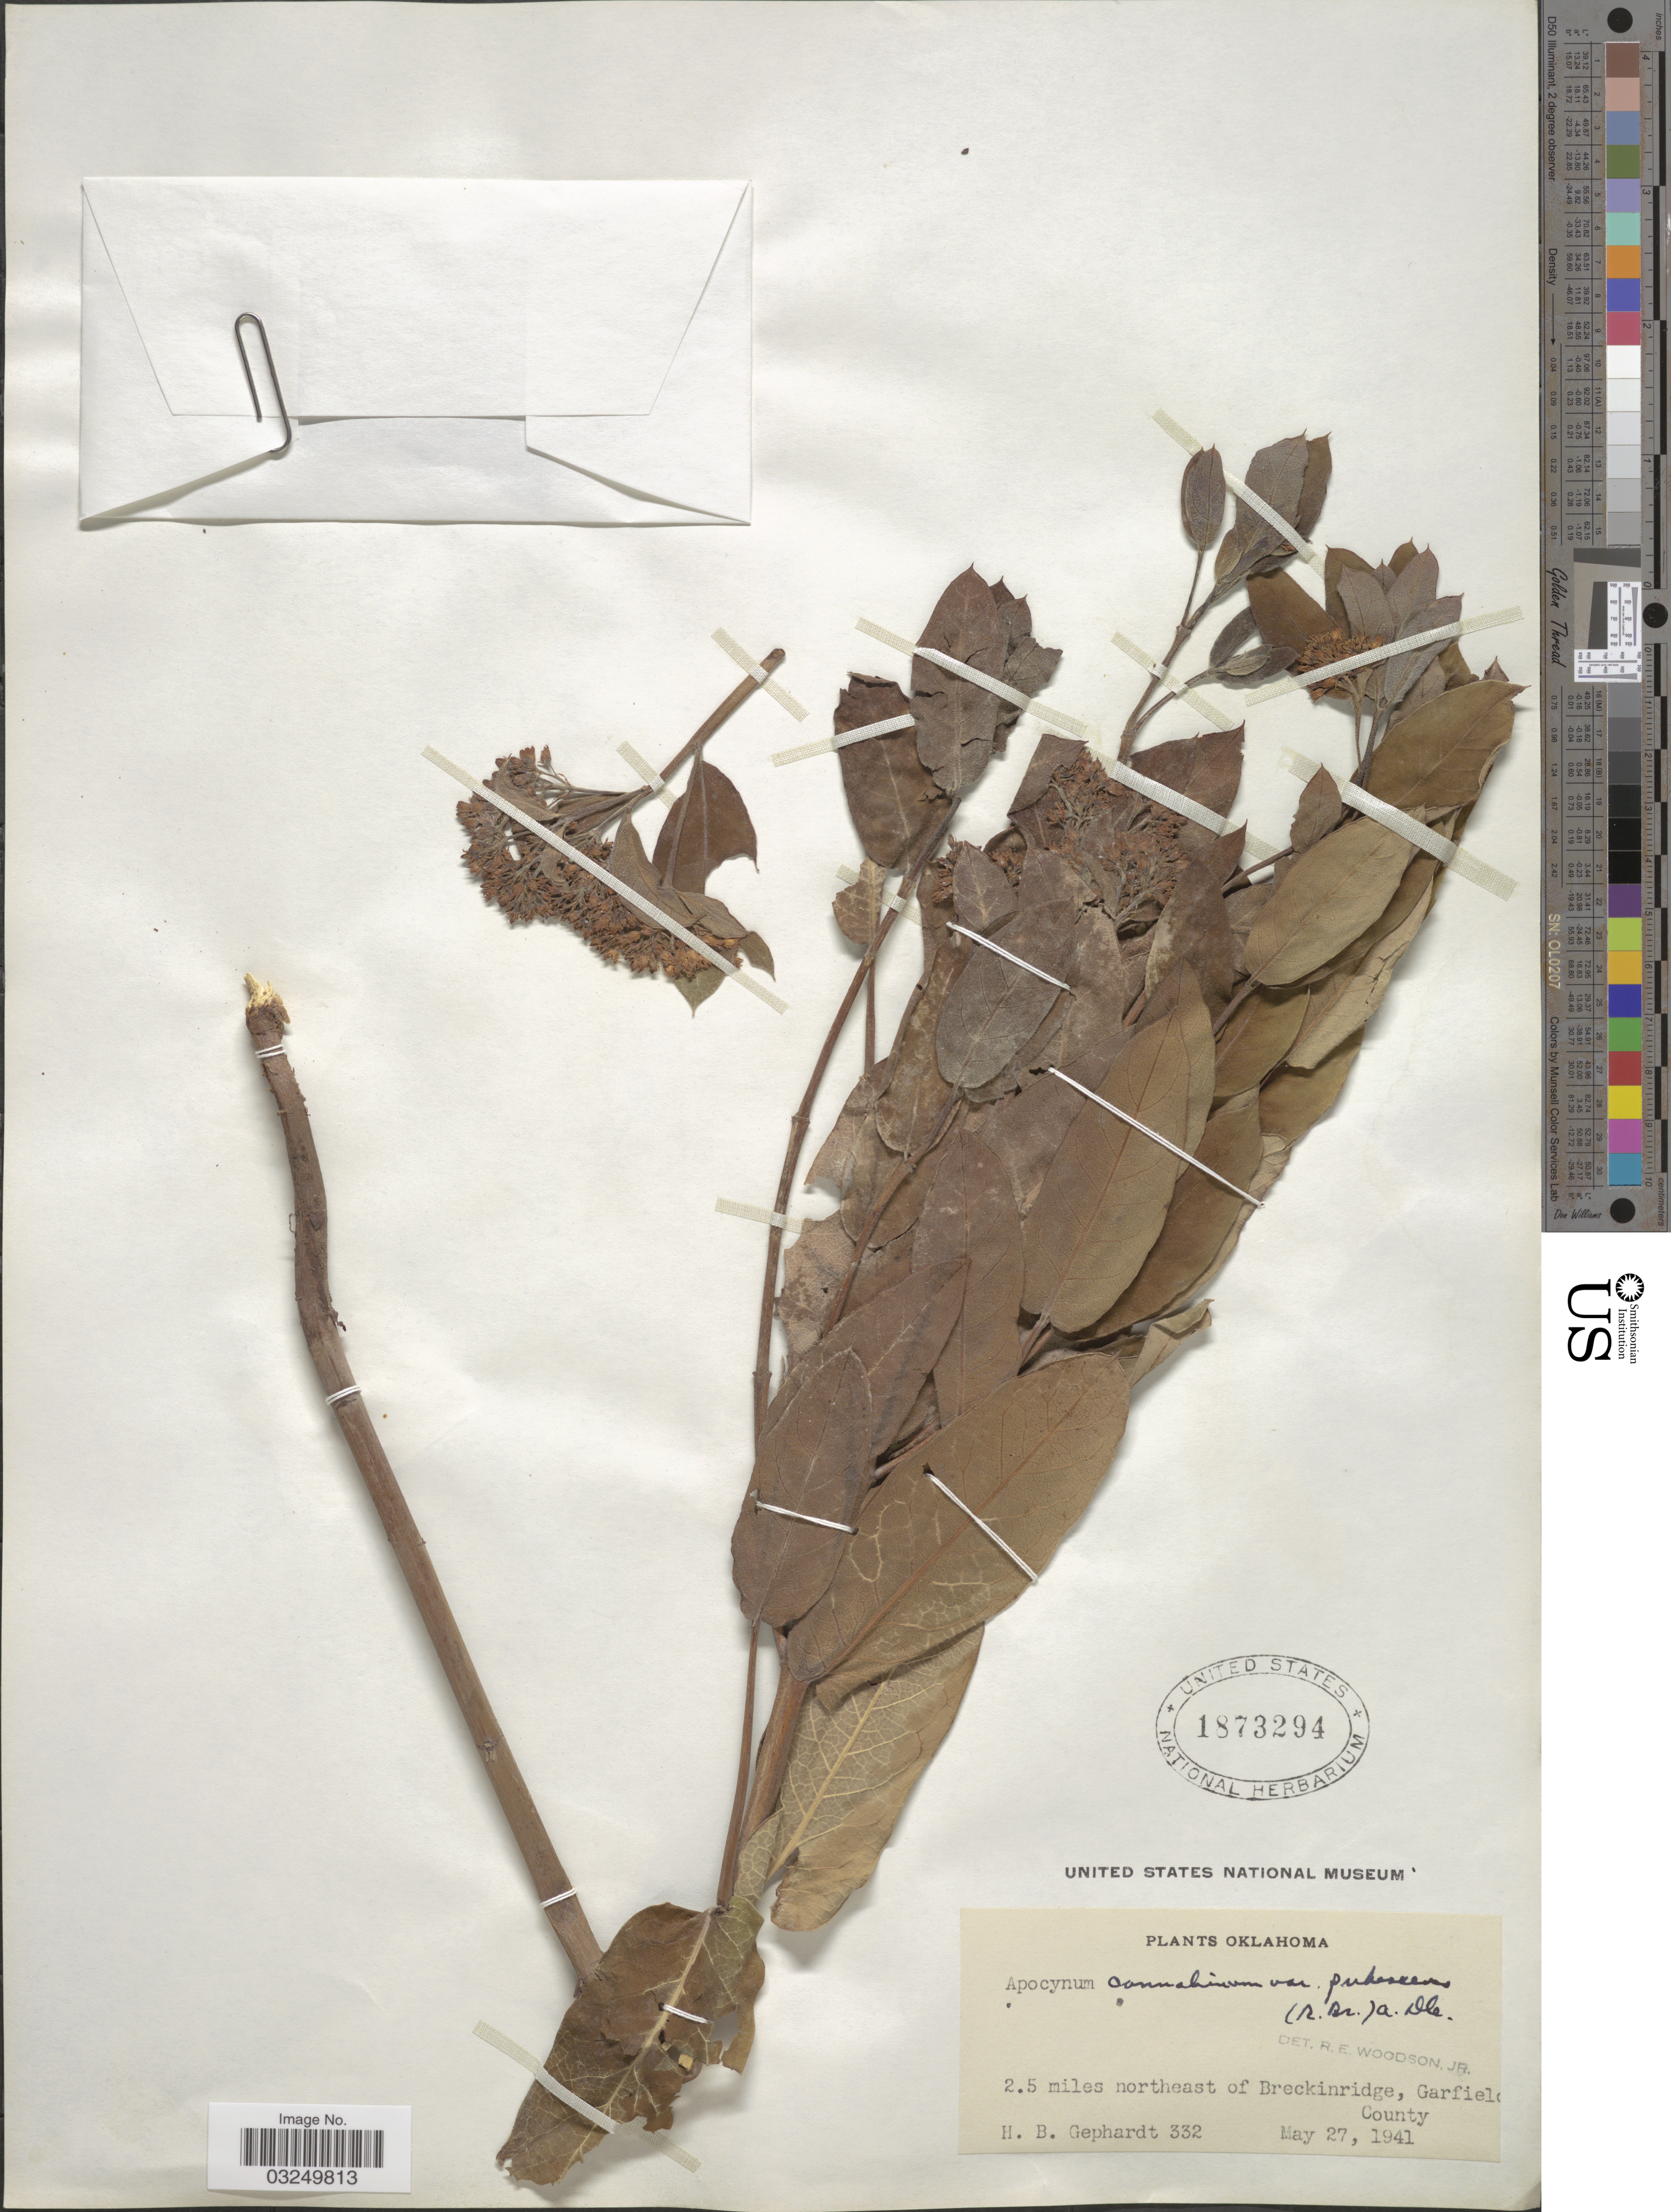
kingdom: Plantae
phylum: Tracheophyta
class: Magnoliopsida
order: Gentianales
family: Apocynaceae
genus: Apocynum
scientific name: Apocynum cannabinum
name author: L.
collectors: H. Gephardt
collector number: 332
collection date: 1941-05-27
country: United States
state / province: Oklahoma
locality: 2.5 miles northeast of Breckinridge, Garfield County.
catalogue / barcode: US 1873294